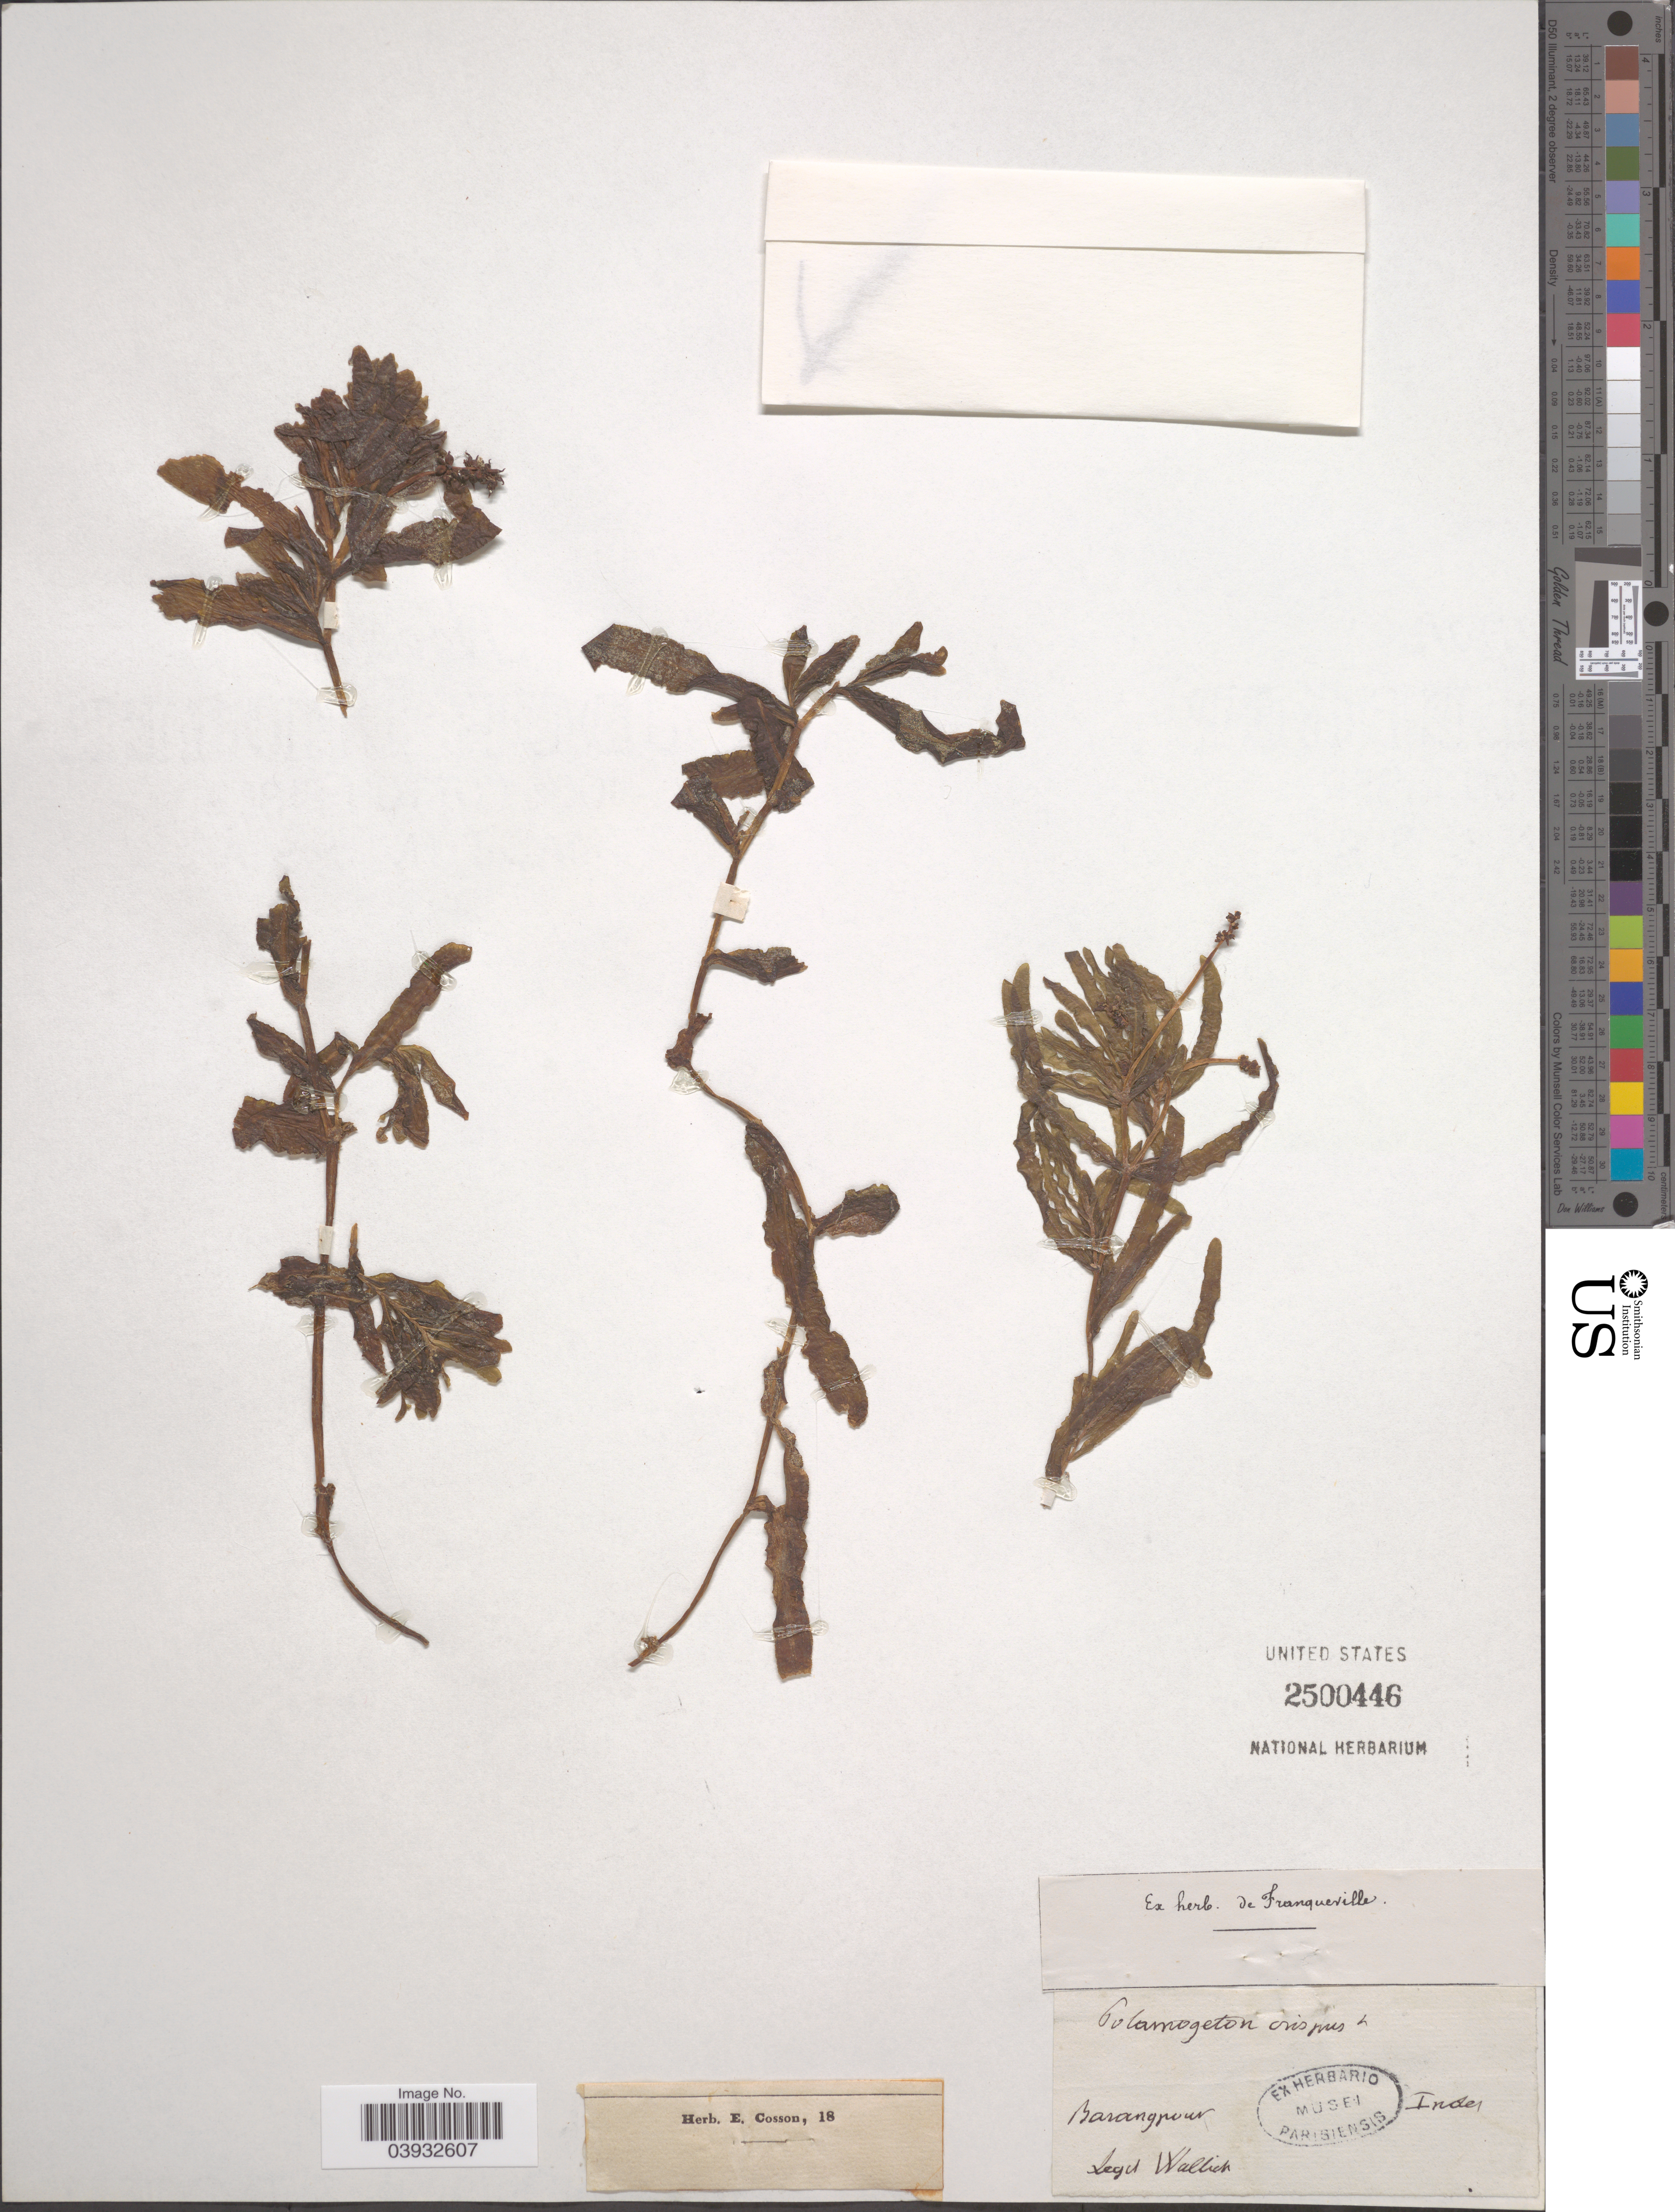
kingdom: Plantae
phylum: Tracheophyta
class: Liliopsida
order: Alismatales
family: Potamogetonaceae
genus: Potamogeton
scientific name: Potamogeton crispus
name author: L.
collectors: -- Wallich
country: India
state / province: Uttar Pradesh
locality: Barangpour.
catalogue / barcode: US 2500446